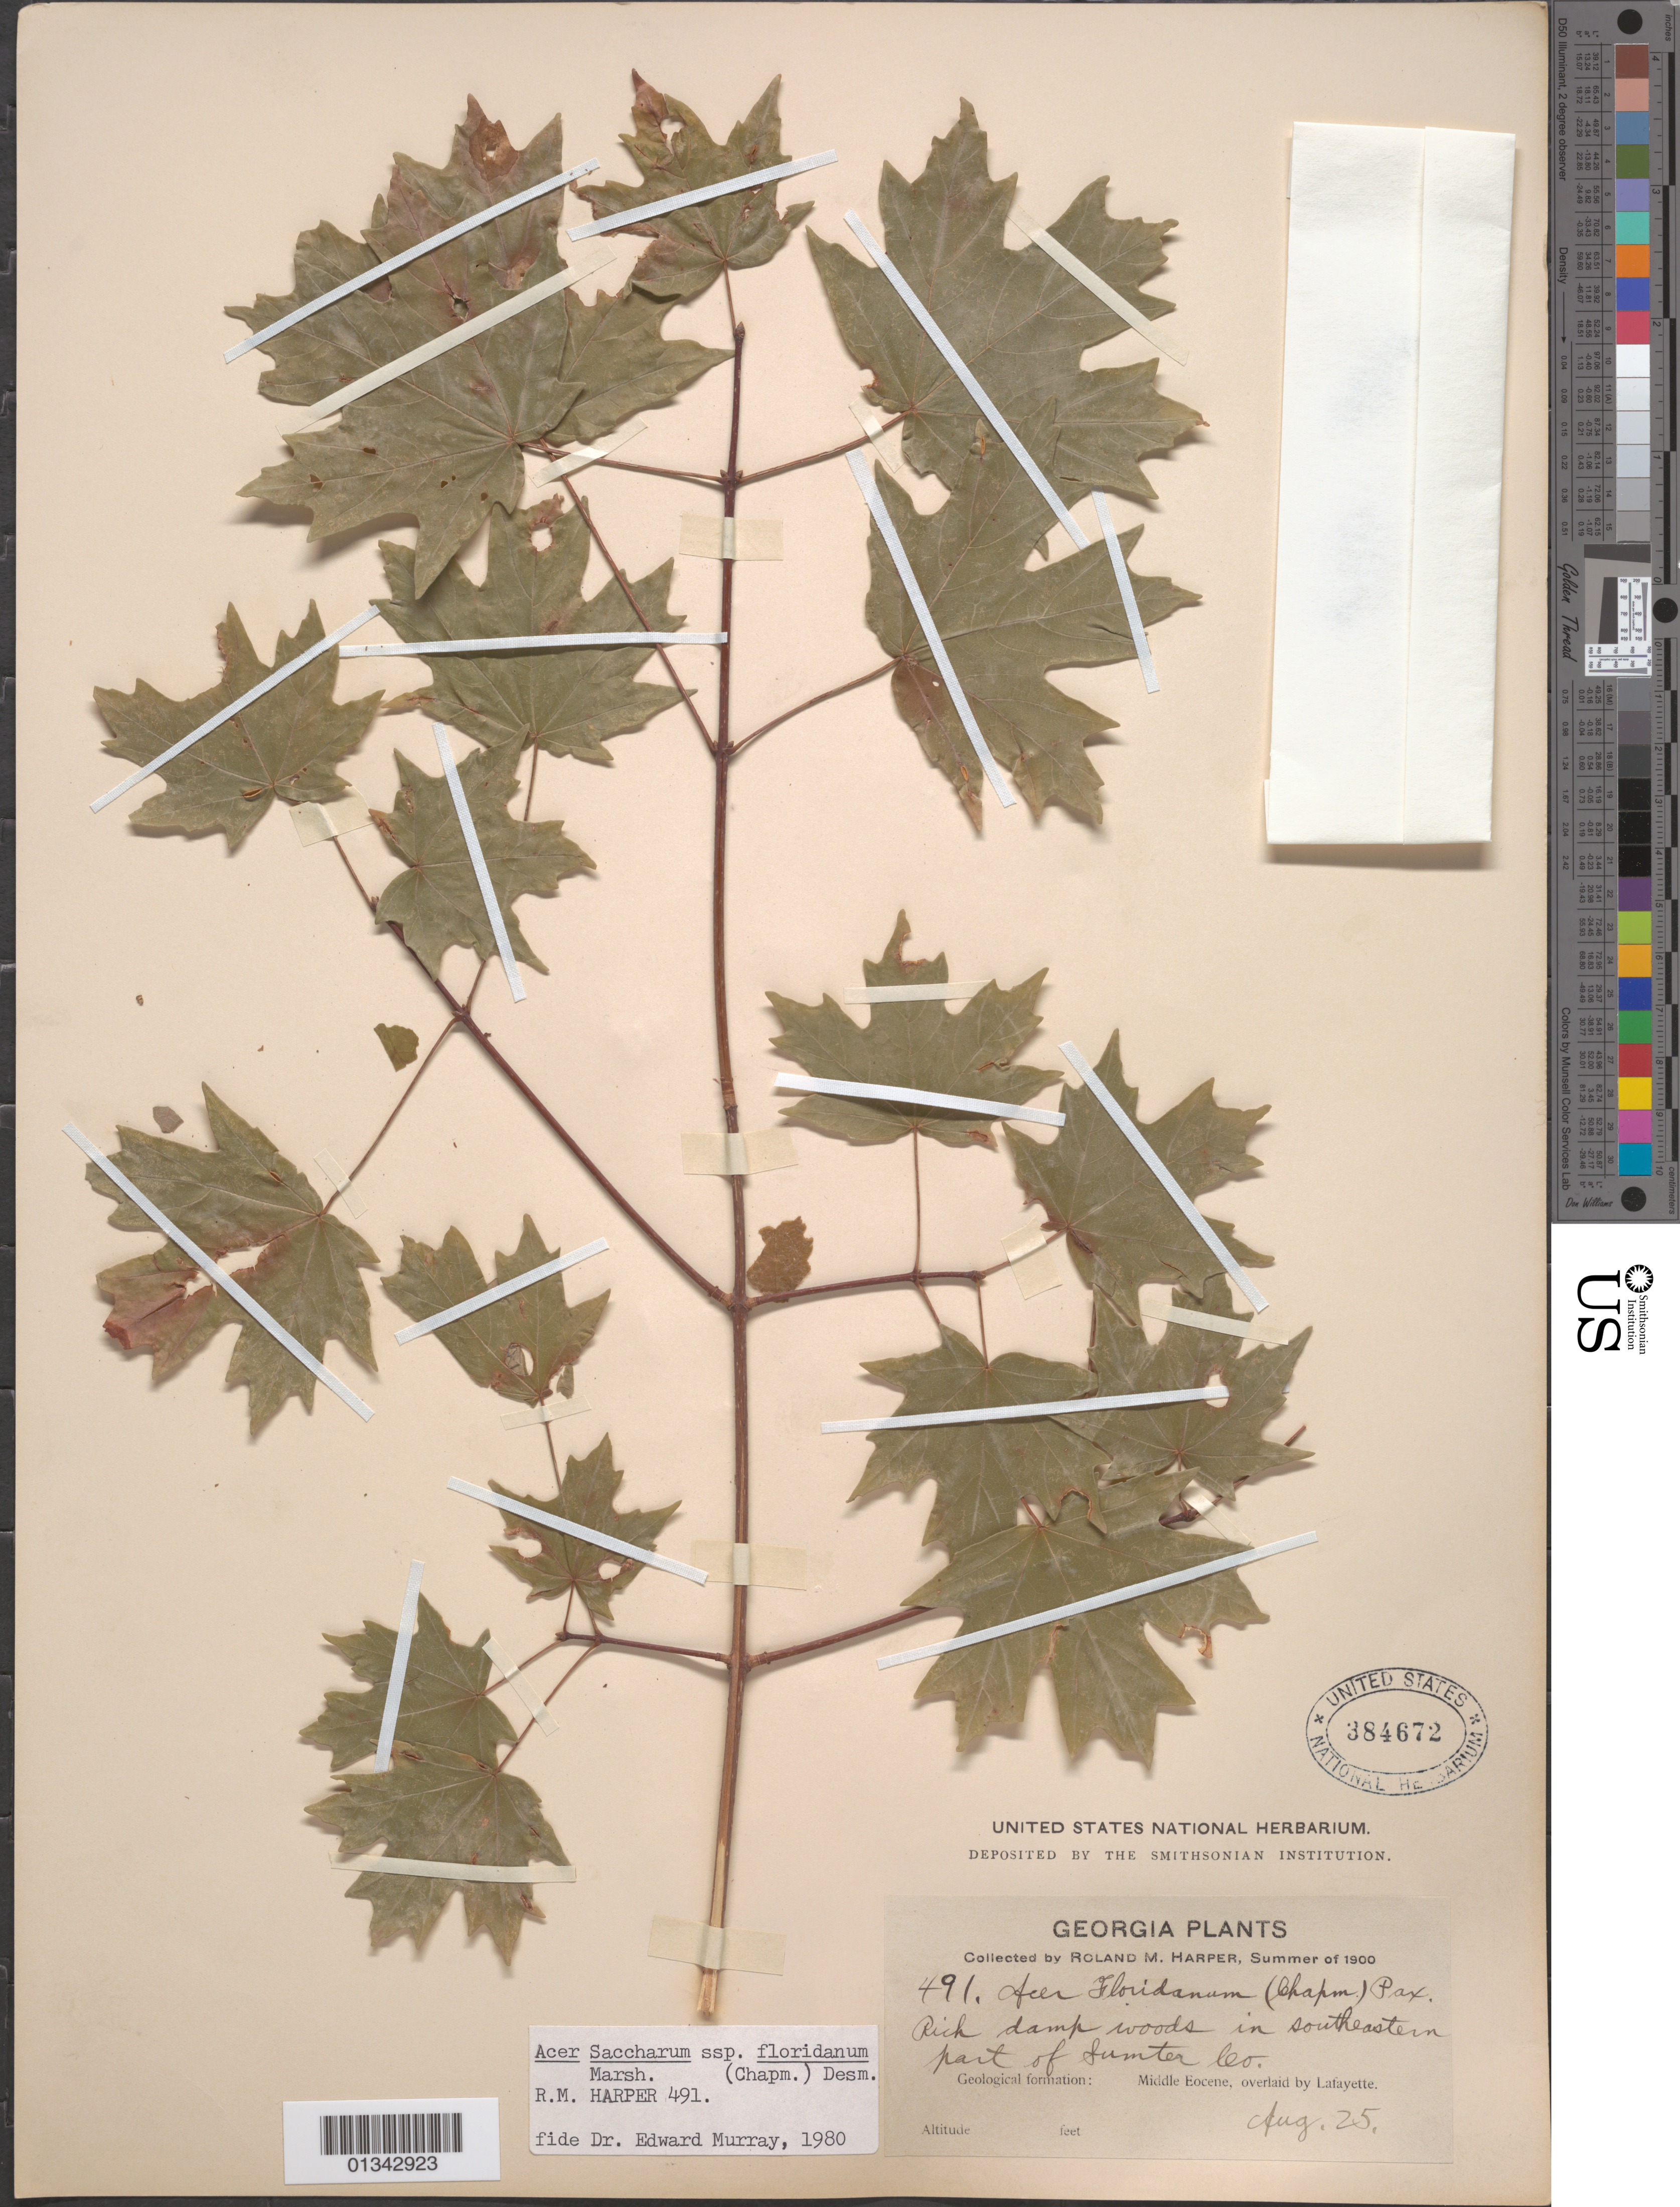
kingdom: Plantae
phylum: Tracheophyta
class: Magnoliopsida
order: Sapindales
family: Sapindaceae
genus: Acer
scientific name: Acer saccharum subsp. floridanum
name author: (Chapm.) Desmarais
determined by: Murray, Edward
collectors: R. M. Harper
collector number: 491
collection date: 1900-08-25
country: United States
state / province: Georgia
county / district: Sumter County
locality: Sumter County, southeastern part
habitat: Geological formation: Middle Eocene, overlaid by Lafayette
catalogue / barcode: US 384672